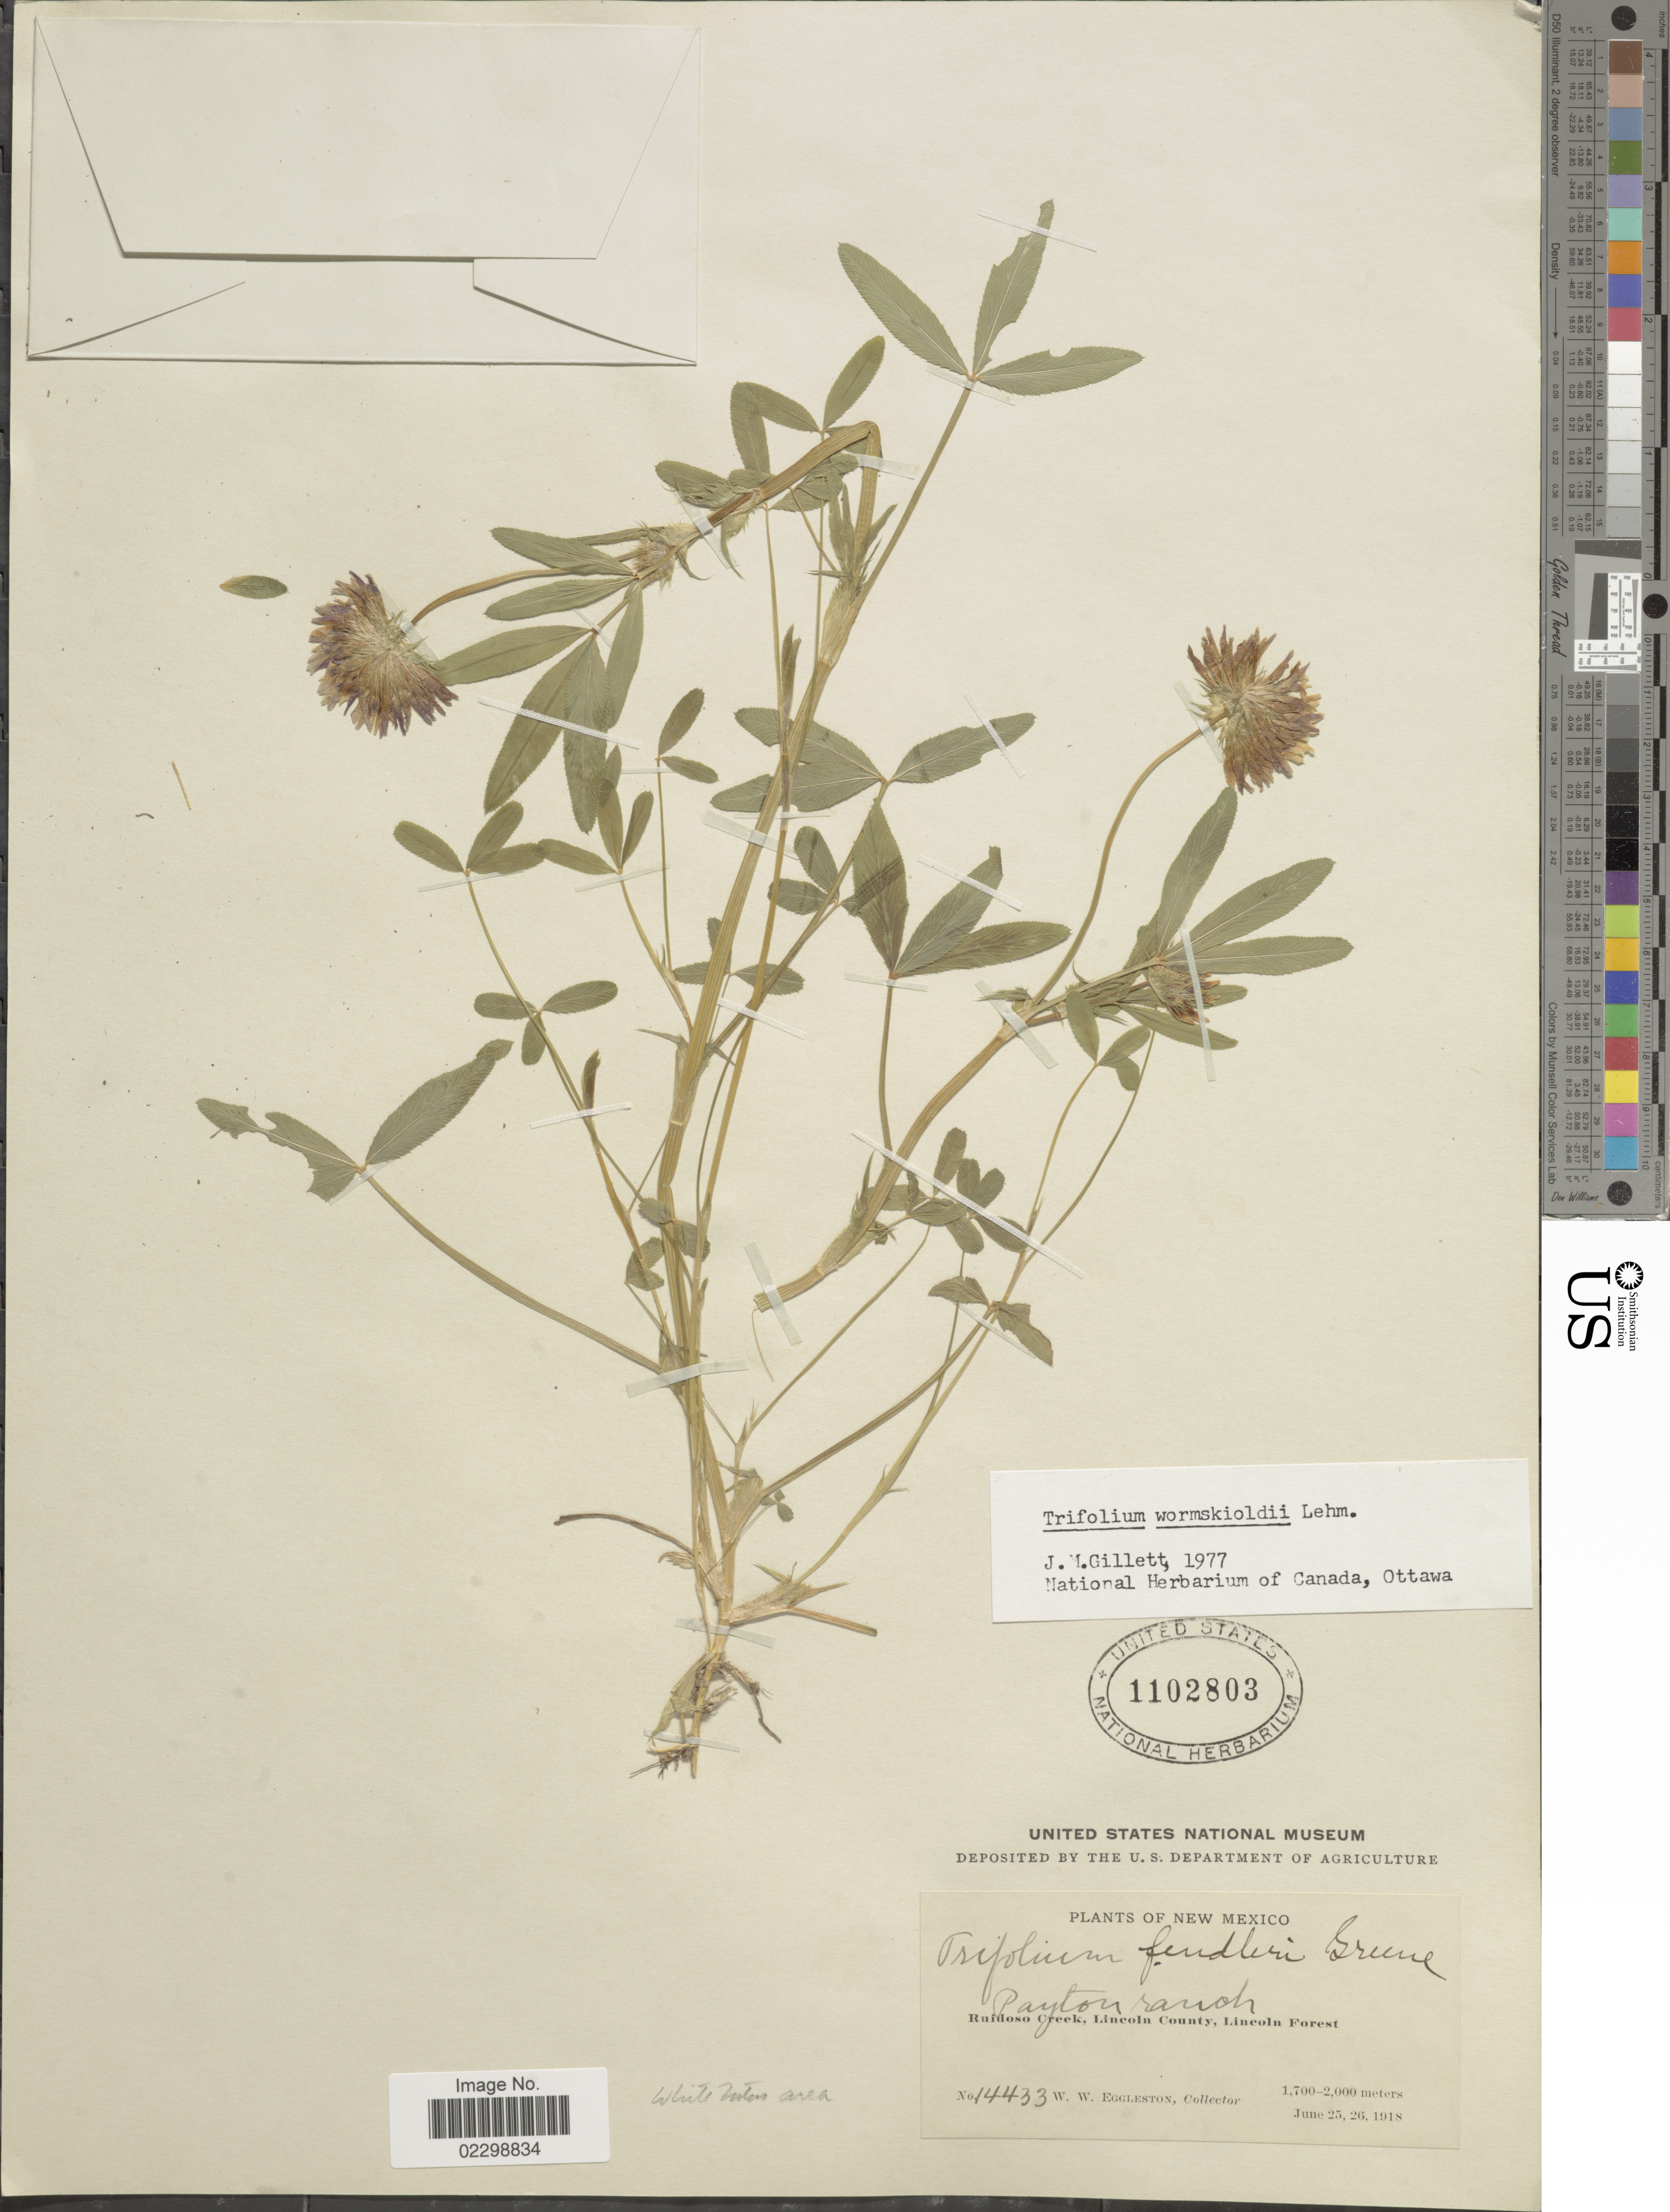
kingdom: Plantae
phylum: Tracheophyta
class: Magnoliopsida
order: Fabales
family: Fabaceae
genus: Trifolium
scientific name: Trifolium wormskioldii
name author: Lehm.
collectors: W. W. Eggleston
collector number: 14433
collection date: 1918-06-25/1918-06-26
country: United States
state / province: New Mexico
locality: Payton ranch, Ruidoso Creek, Lincoln County, Lincoln Forest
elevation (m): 1700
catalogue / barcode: US 1102803